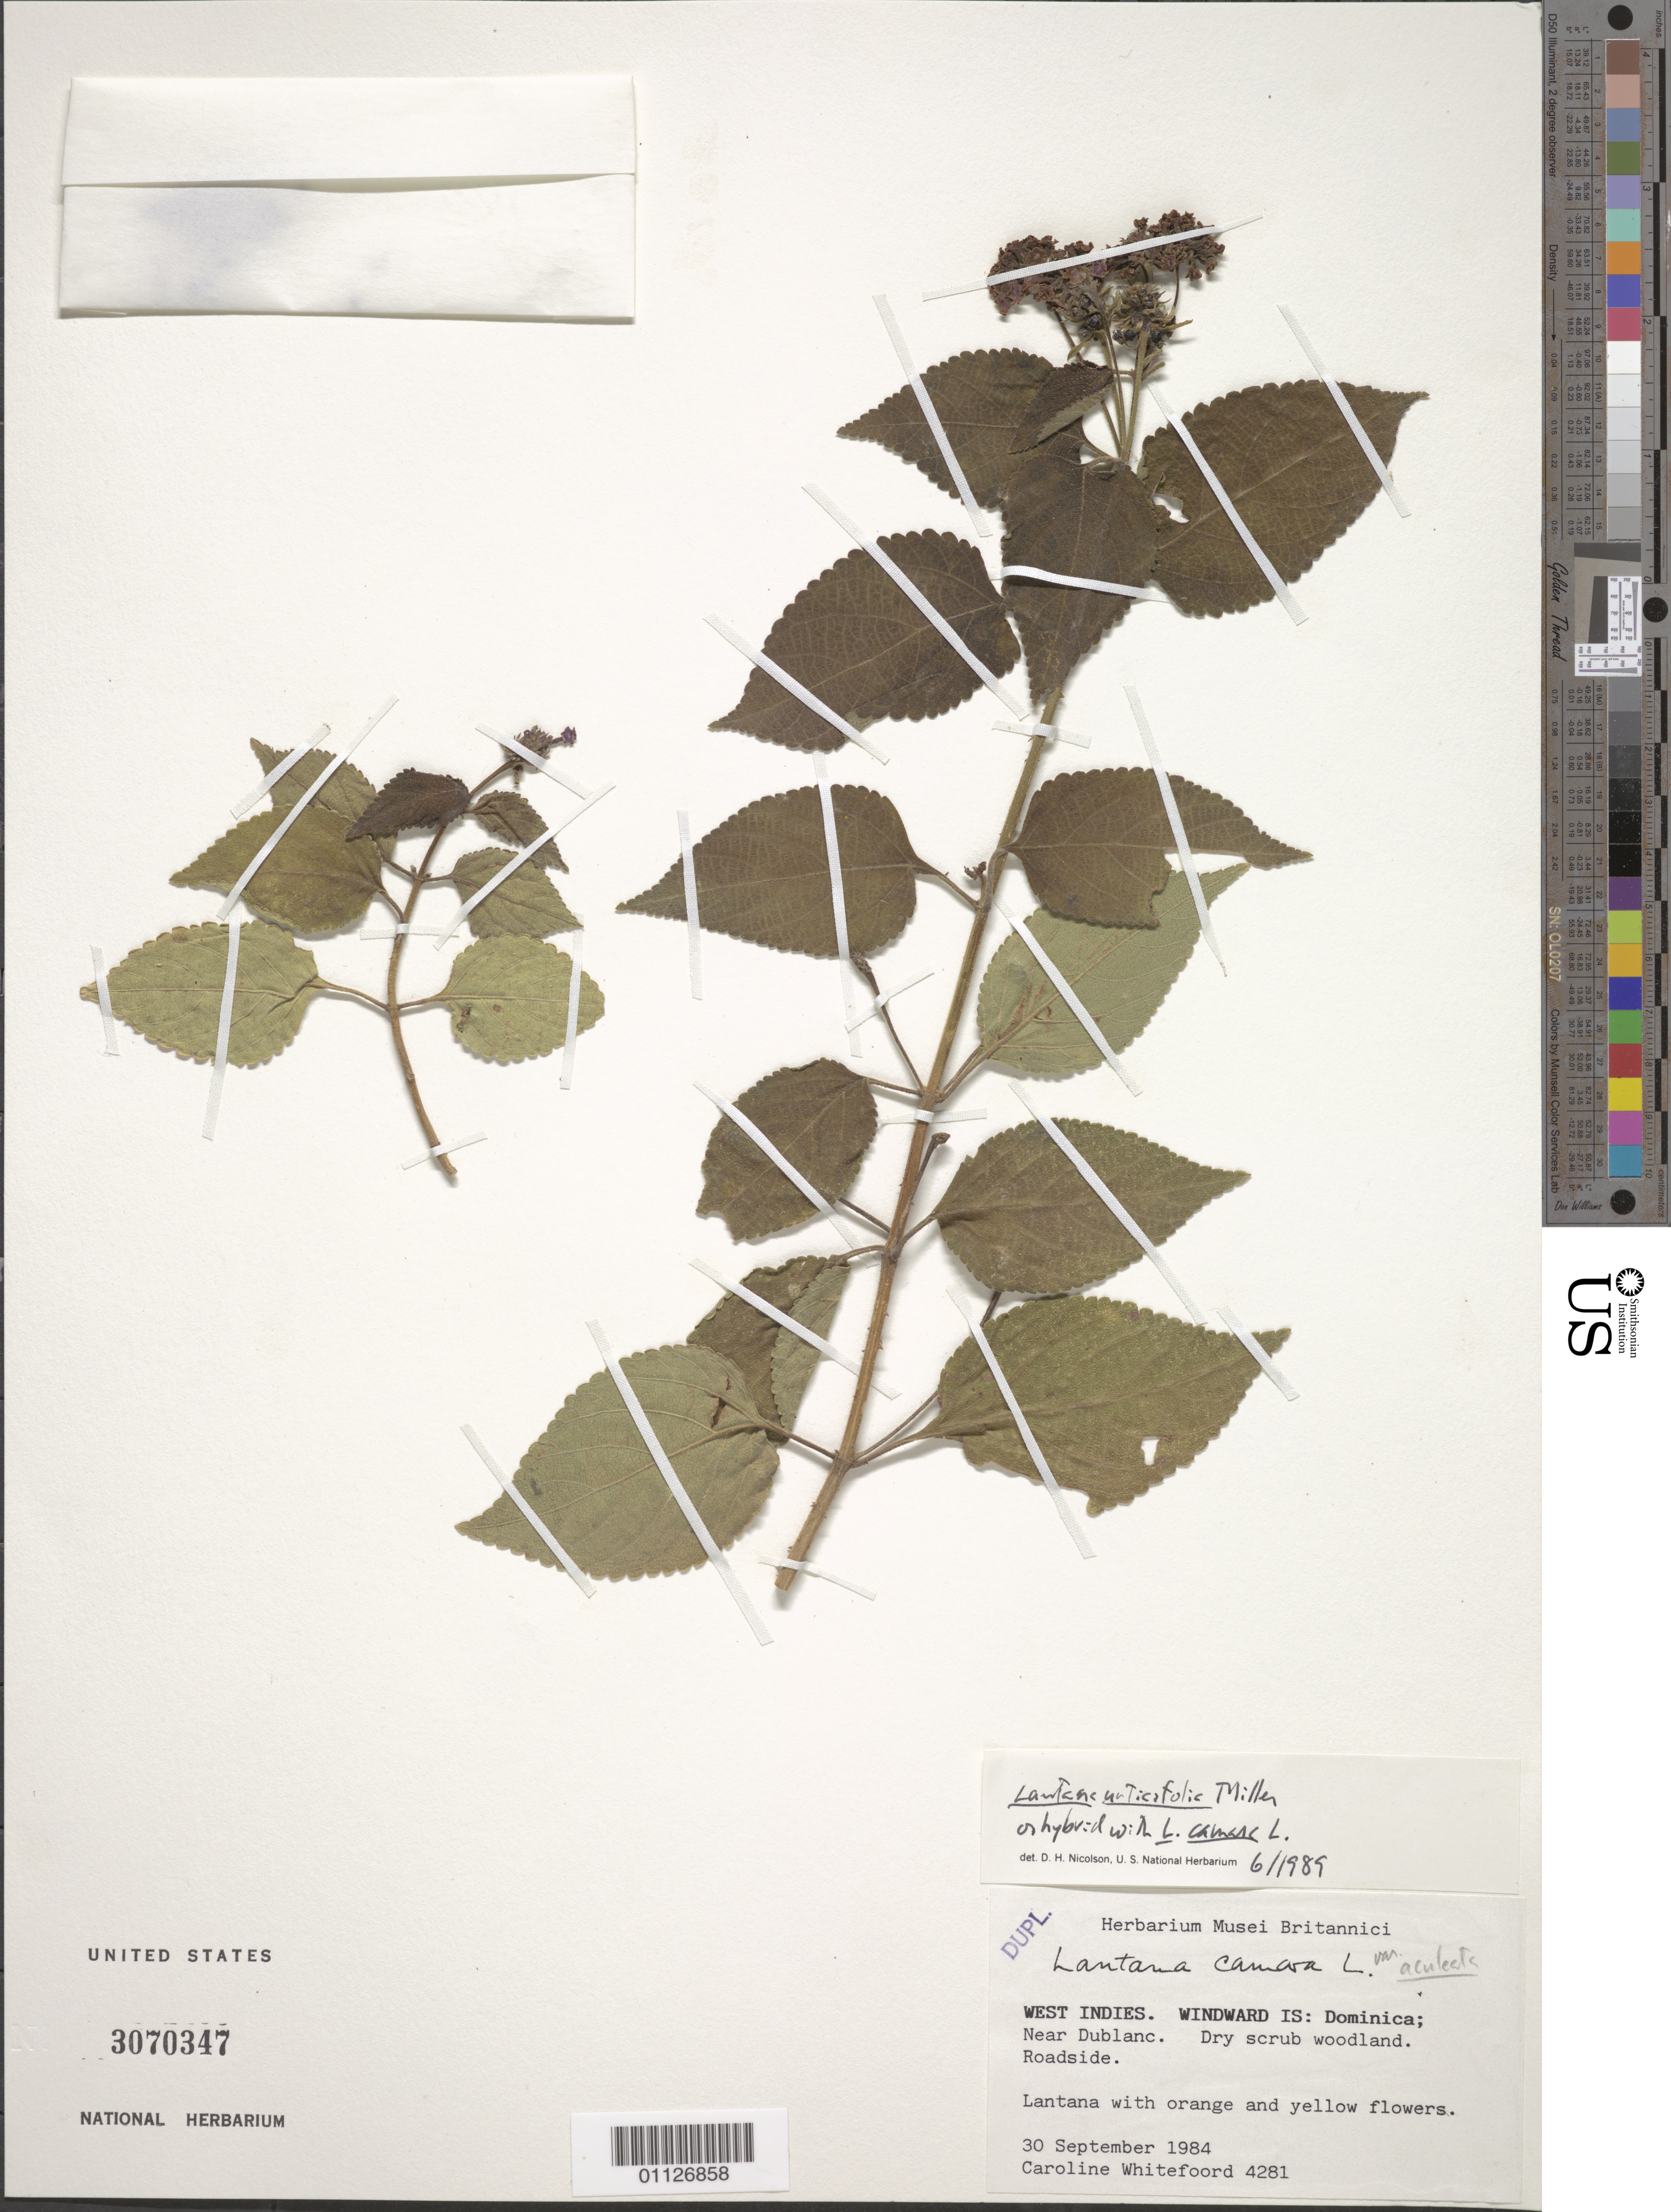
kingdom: Plantae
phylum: Tracheophyta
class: Magnoliopsida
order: Lamiales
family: Verbenaceae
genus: Lantana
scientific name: Lantana urticifolia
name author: Mill.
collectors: C. Whitefoord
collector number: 4281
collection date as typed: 30 Sep 1984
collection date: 1984-09-30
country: Dominica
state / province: St. Peter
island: Dominica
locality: Near Dublanc. Dry scrub woodland. Roadside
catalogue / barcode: US 1070347